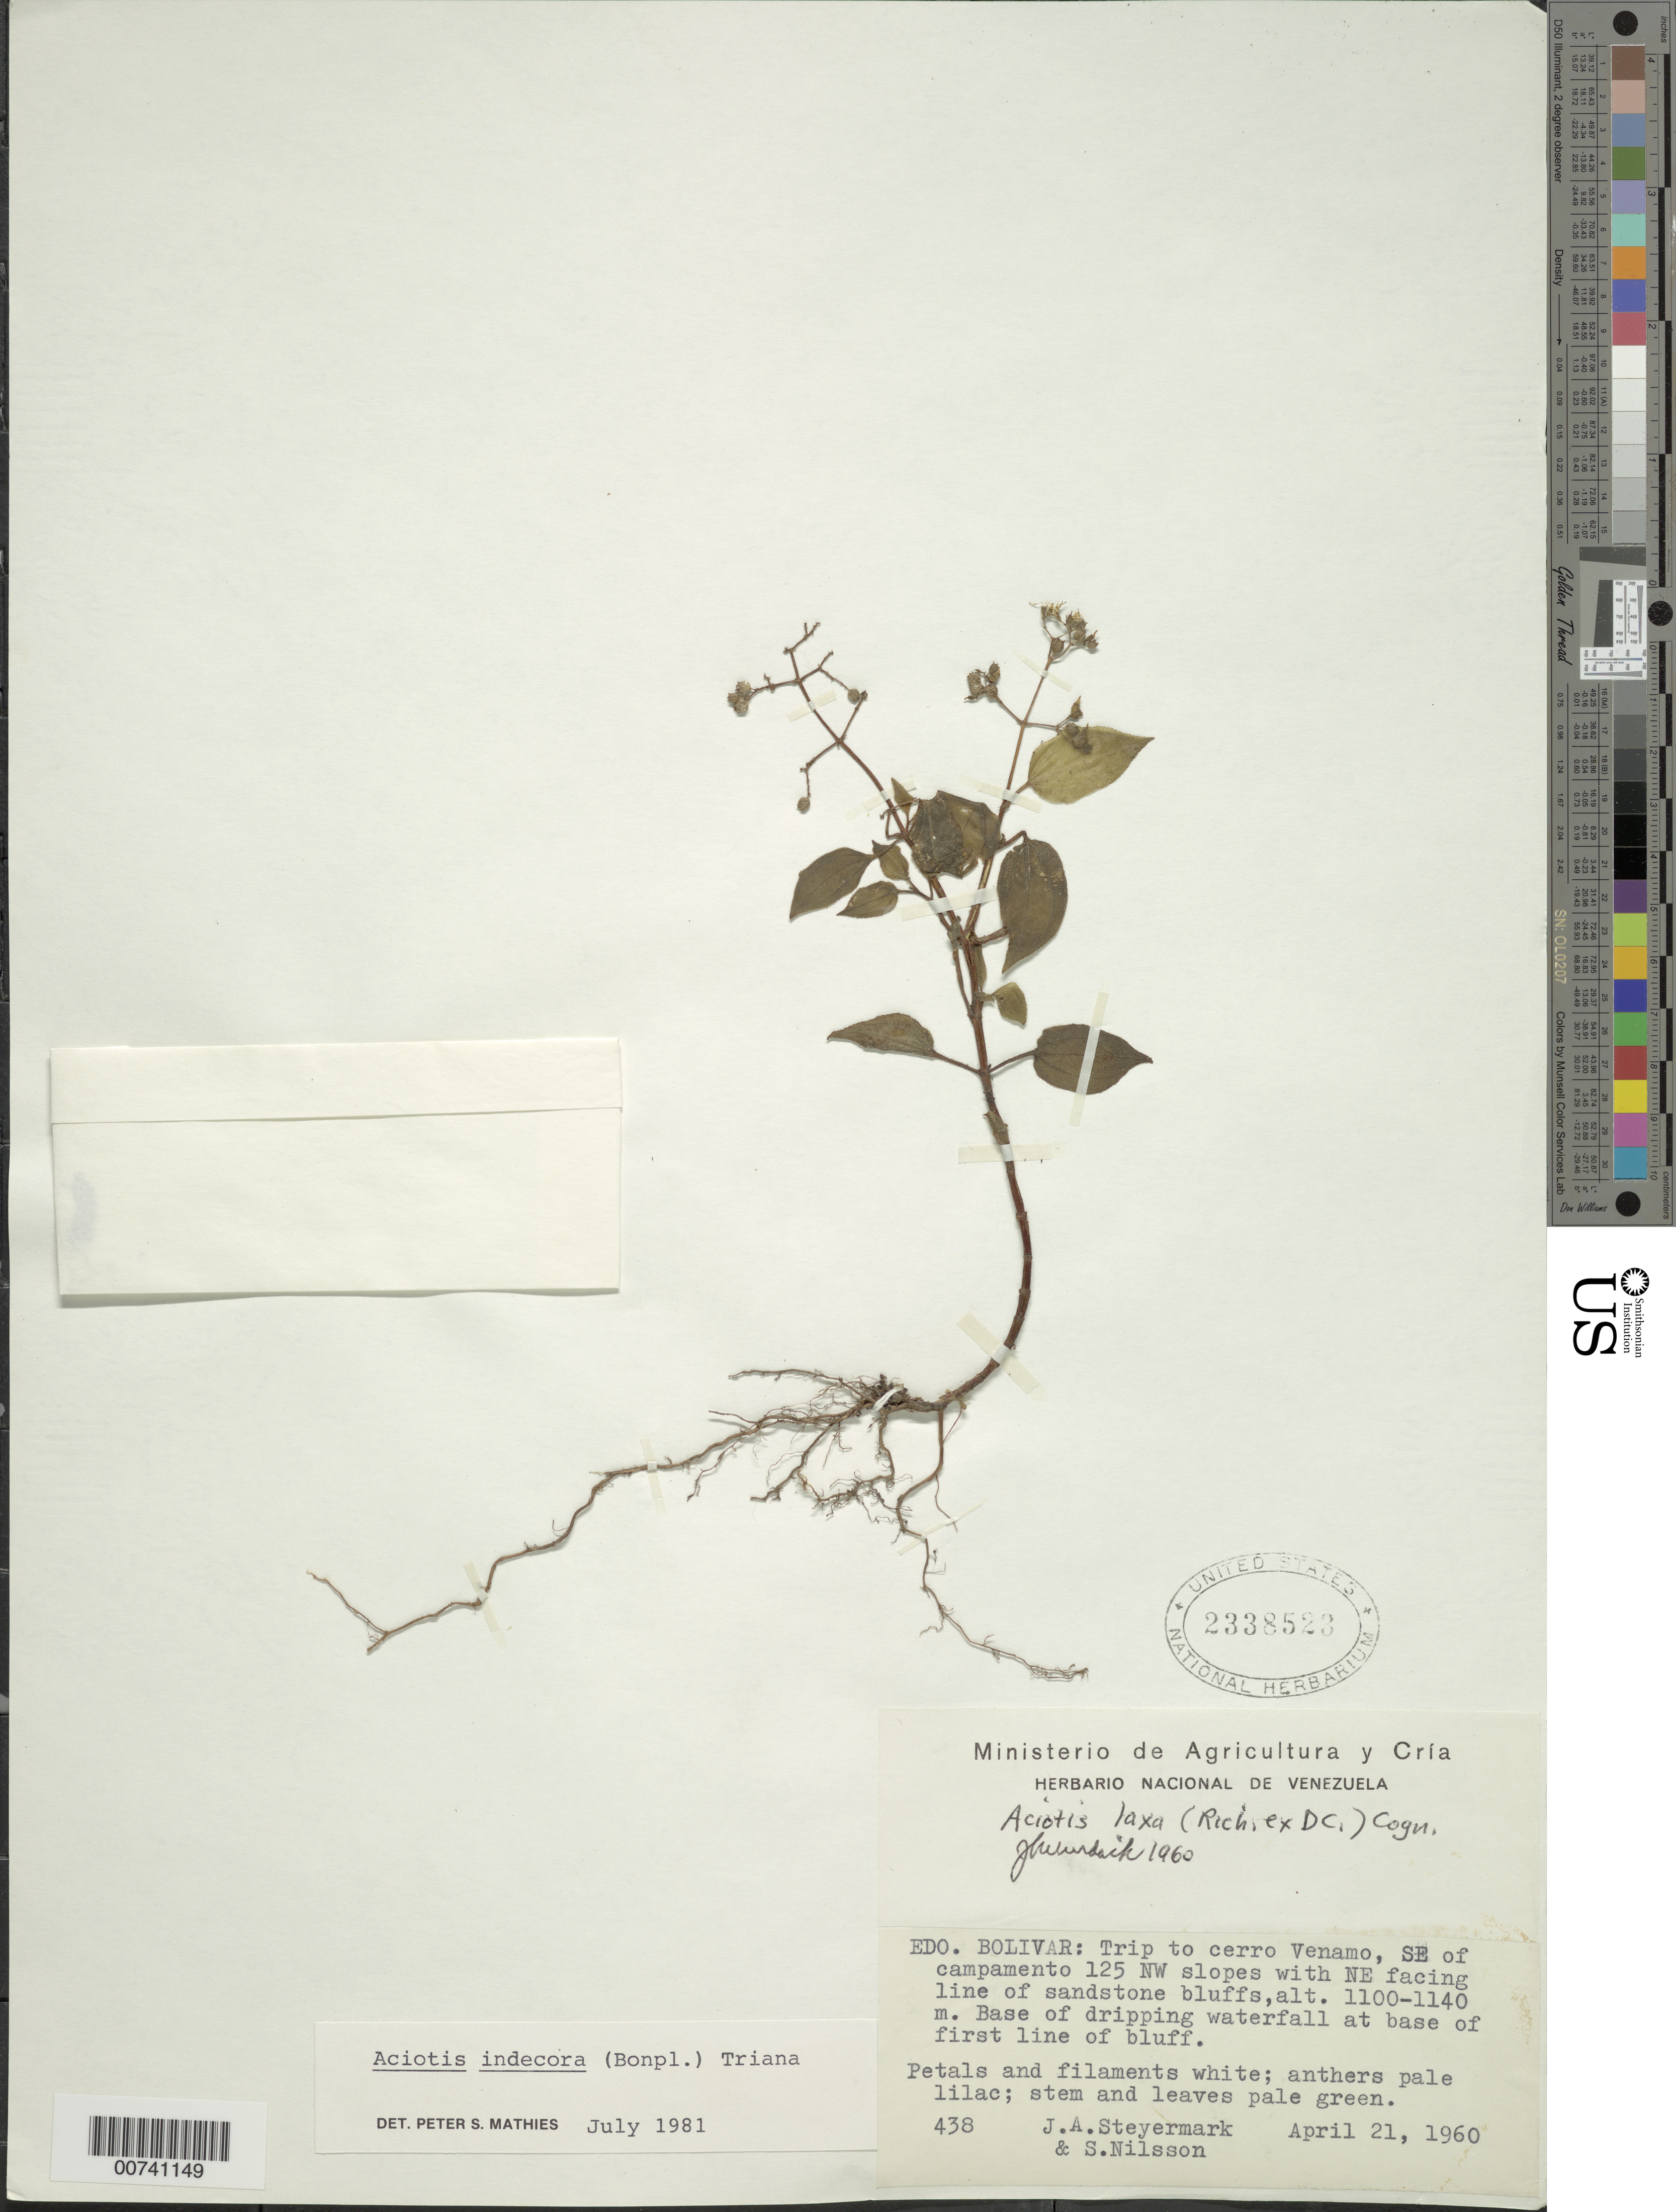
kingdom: Plantae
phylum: Tracheophyta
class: Magnoliopsida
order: Myrtales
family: Melastomataceae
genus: Aciotis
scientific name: Aciotis indecora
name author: (Bonpl.) Triana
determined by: Mathies, P. S.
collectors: J. Steyermark & S. Nilsson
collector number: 60 438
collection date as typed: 20-Apr-60 to 22-Apr-60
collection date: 1960-04-20/1960-04-22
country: Venezuela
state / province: Bolívar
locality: Cerro Venamo, NW slopes, SE of campamento 125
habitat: Sandstone bluffs; base of dripping waterfall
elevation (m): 1100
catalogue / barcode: US 2338523